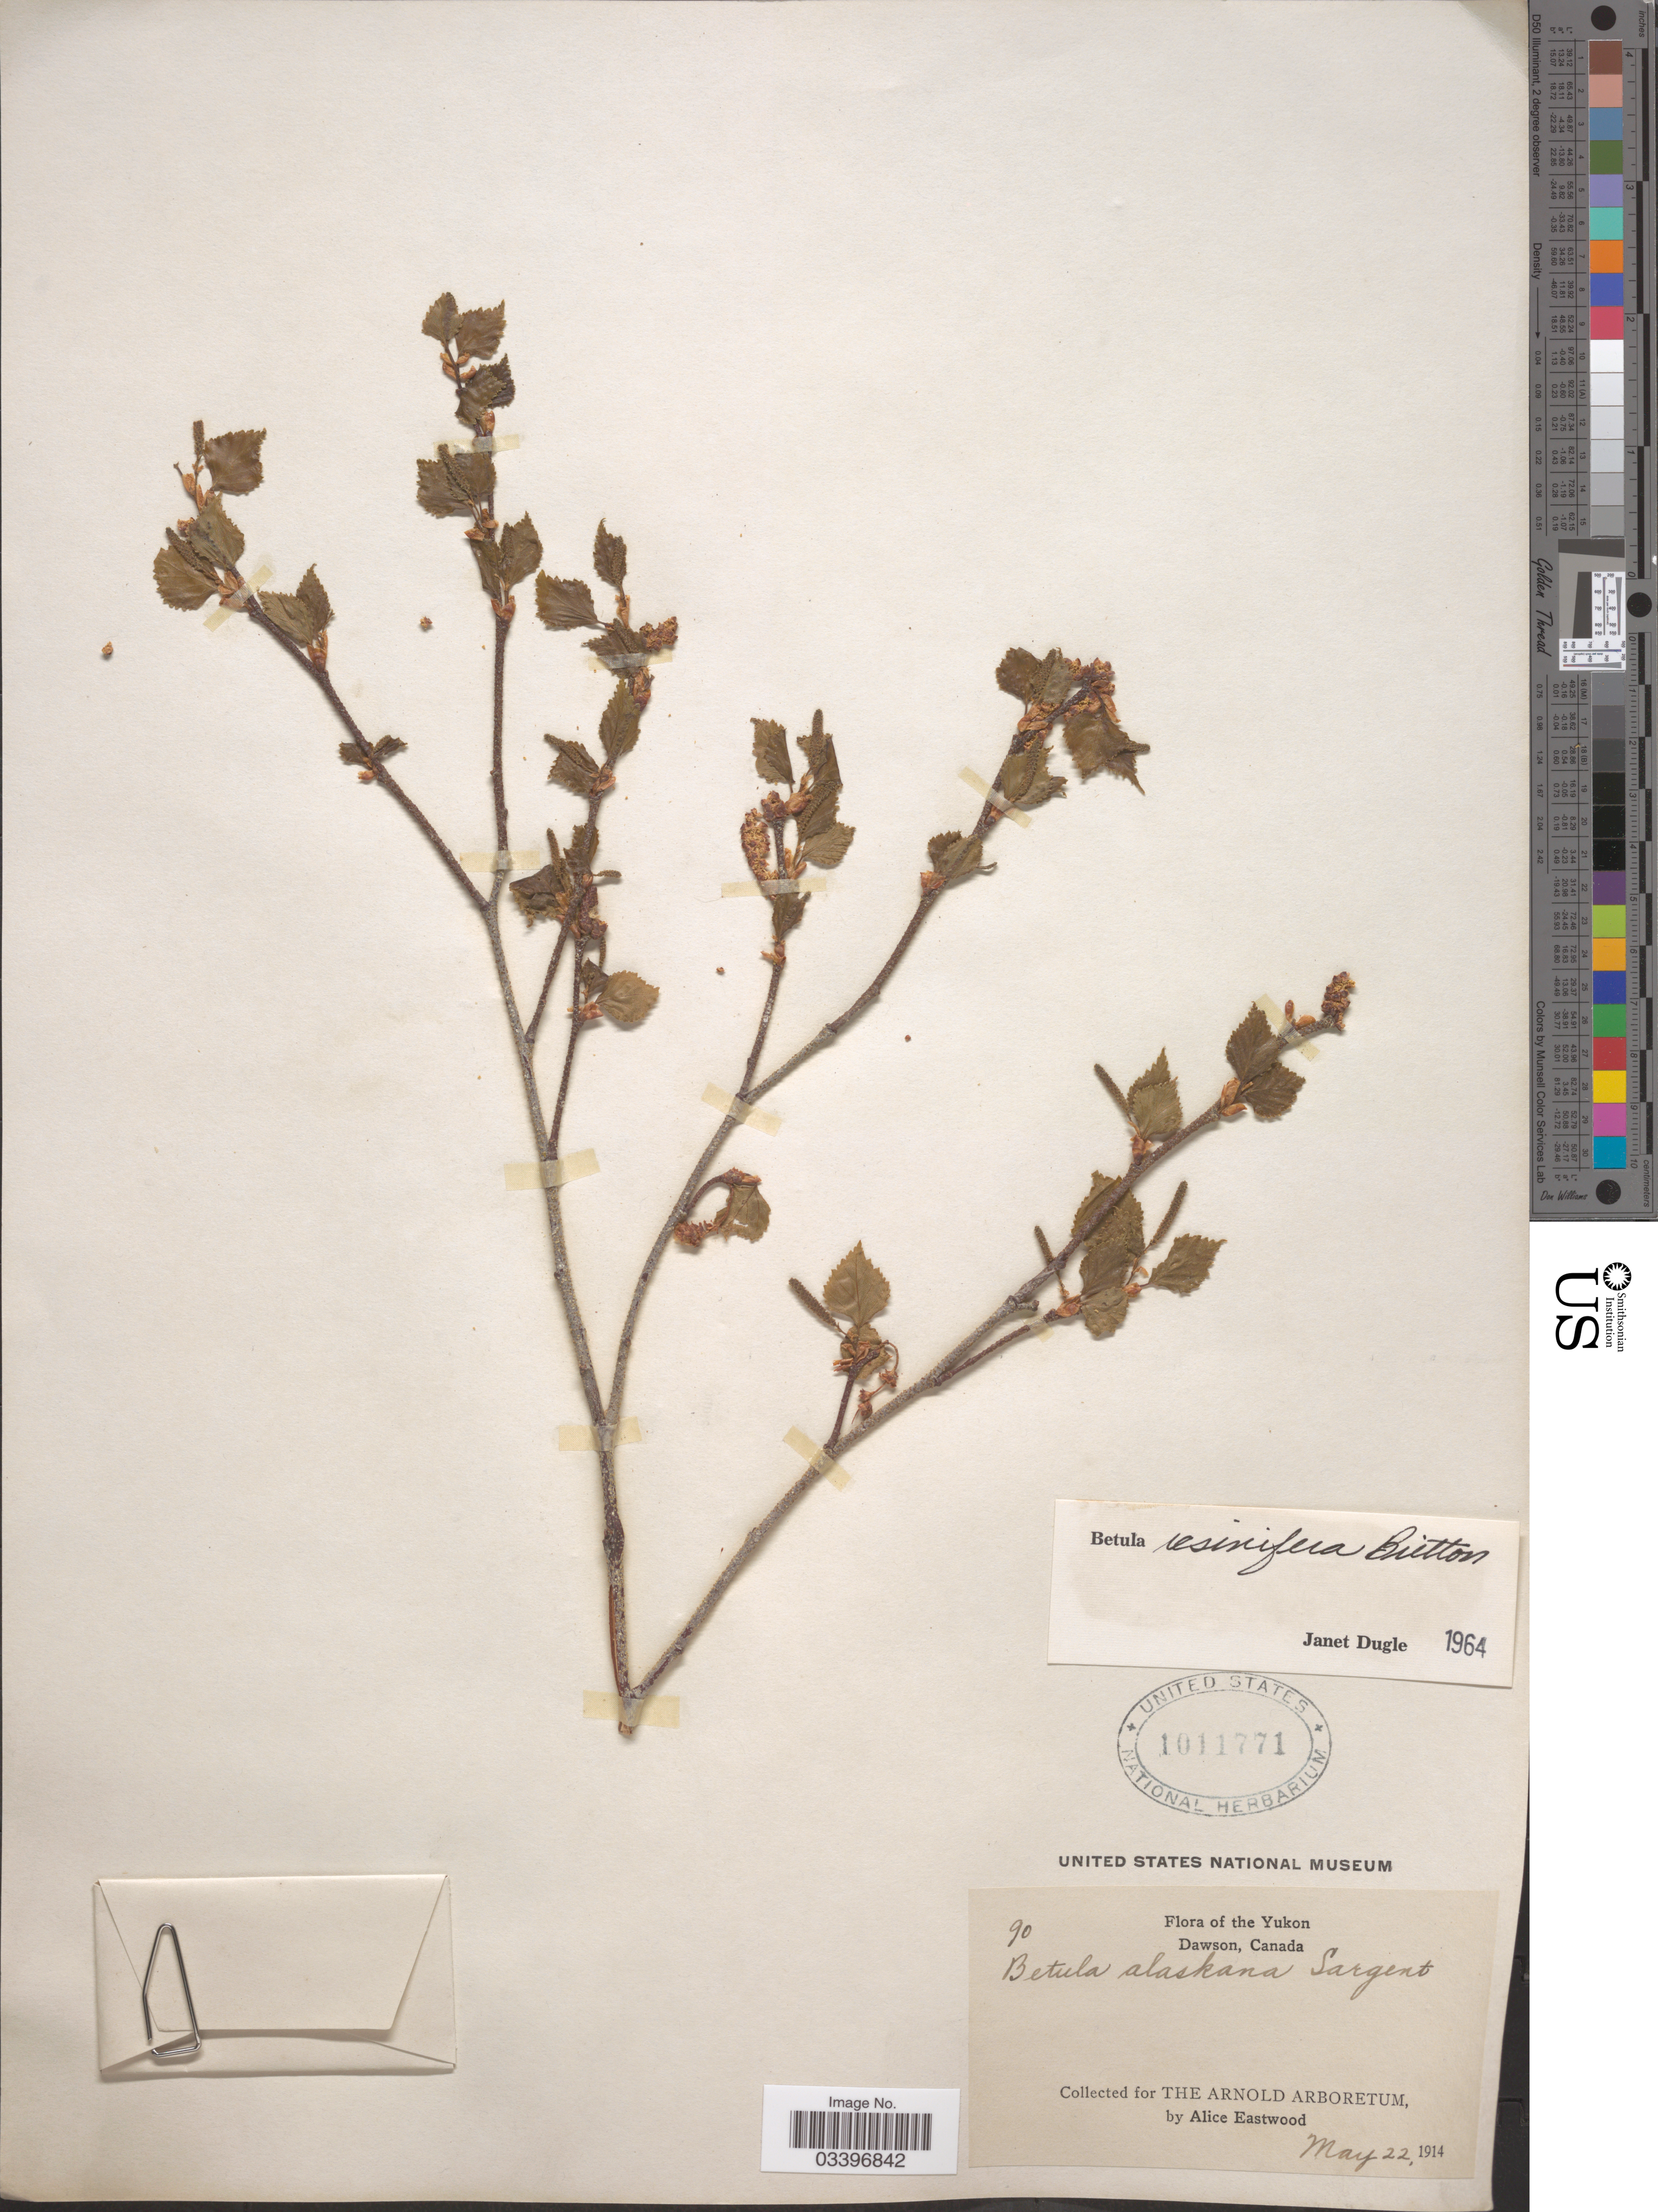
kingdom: Plantae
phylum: Tracheophyta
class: Magnoliopsida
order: Fagales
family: Betulaceae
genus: Betula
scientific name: Betula resinifera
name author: Britton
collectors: A. Eastwood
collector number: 90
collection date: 1914-05-22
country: Canada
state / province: Yukon Territory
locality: Yukon, Dawson.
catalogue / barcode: US 1011771